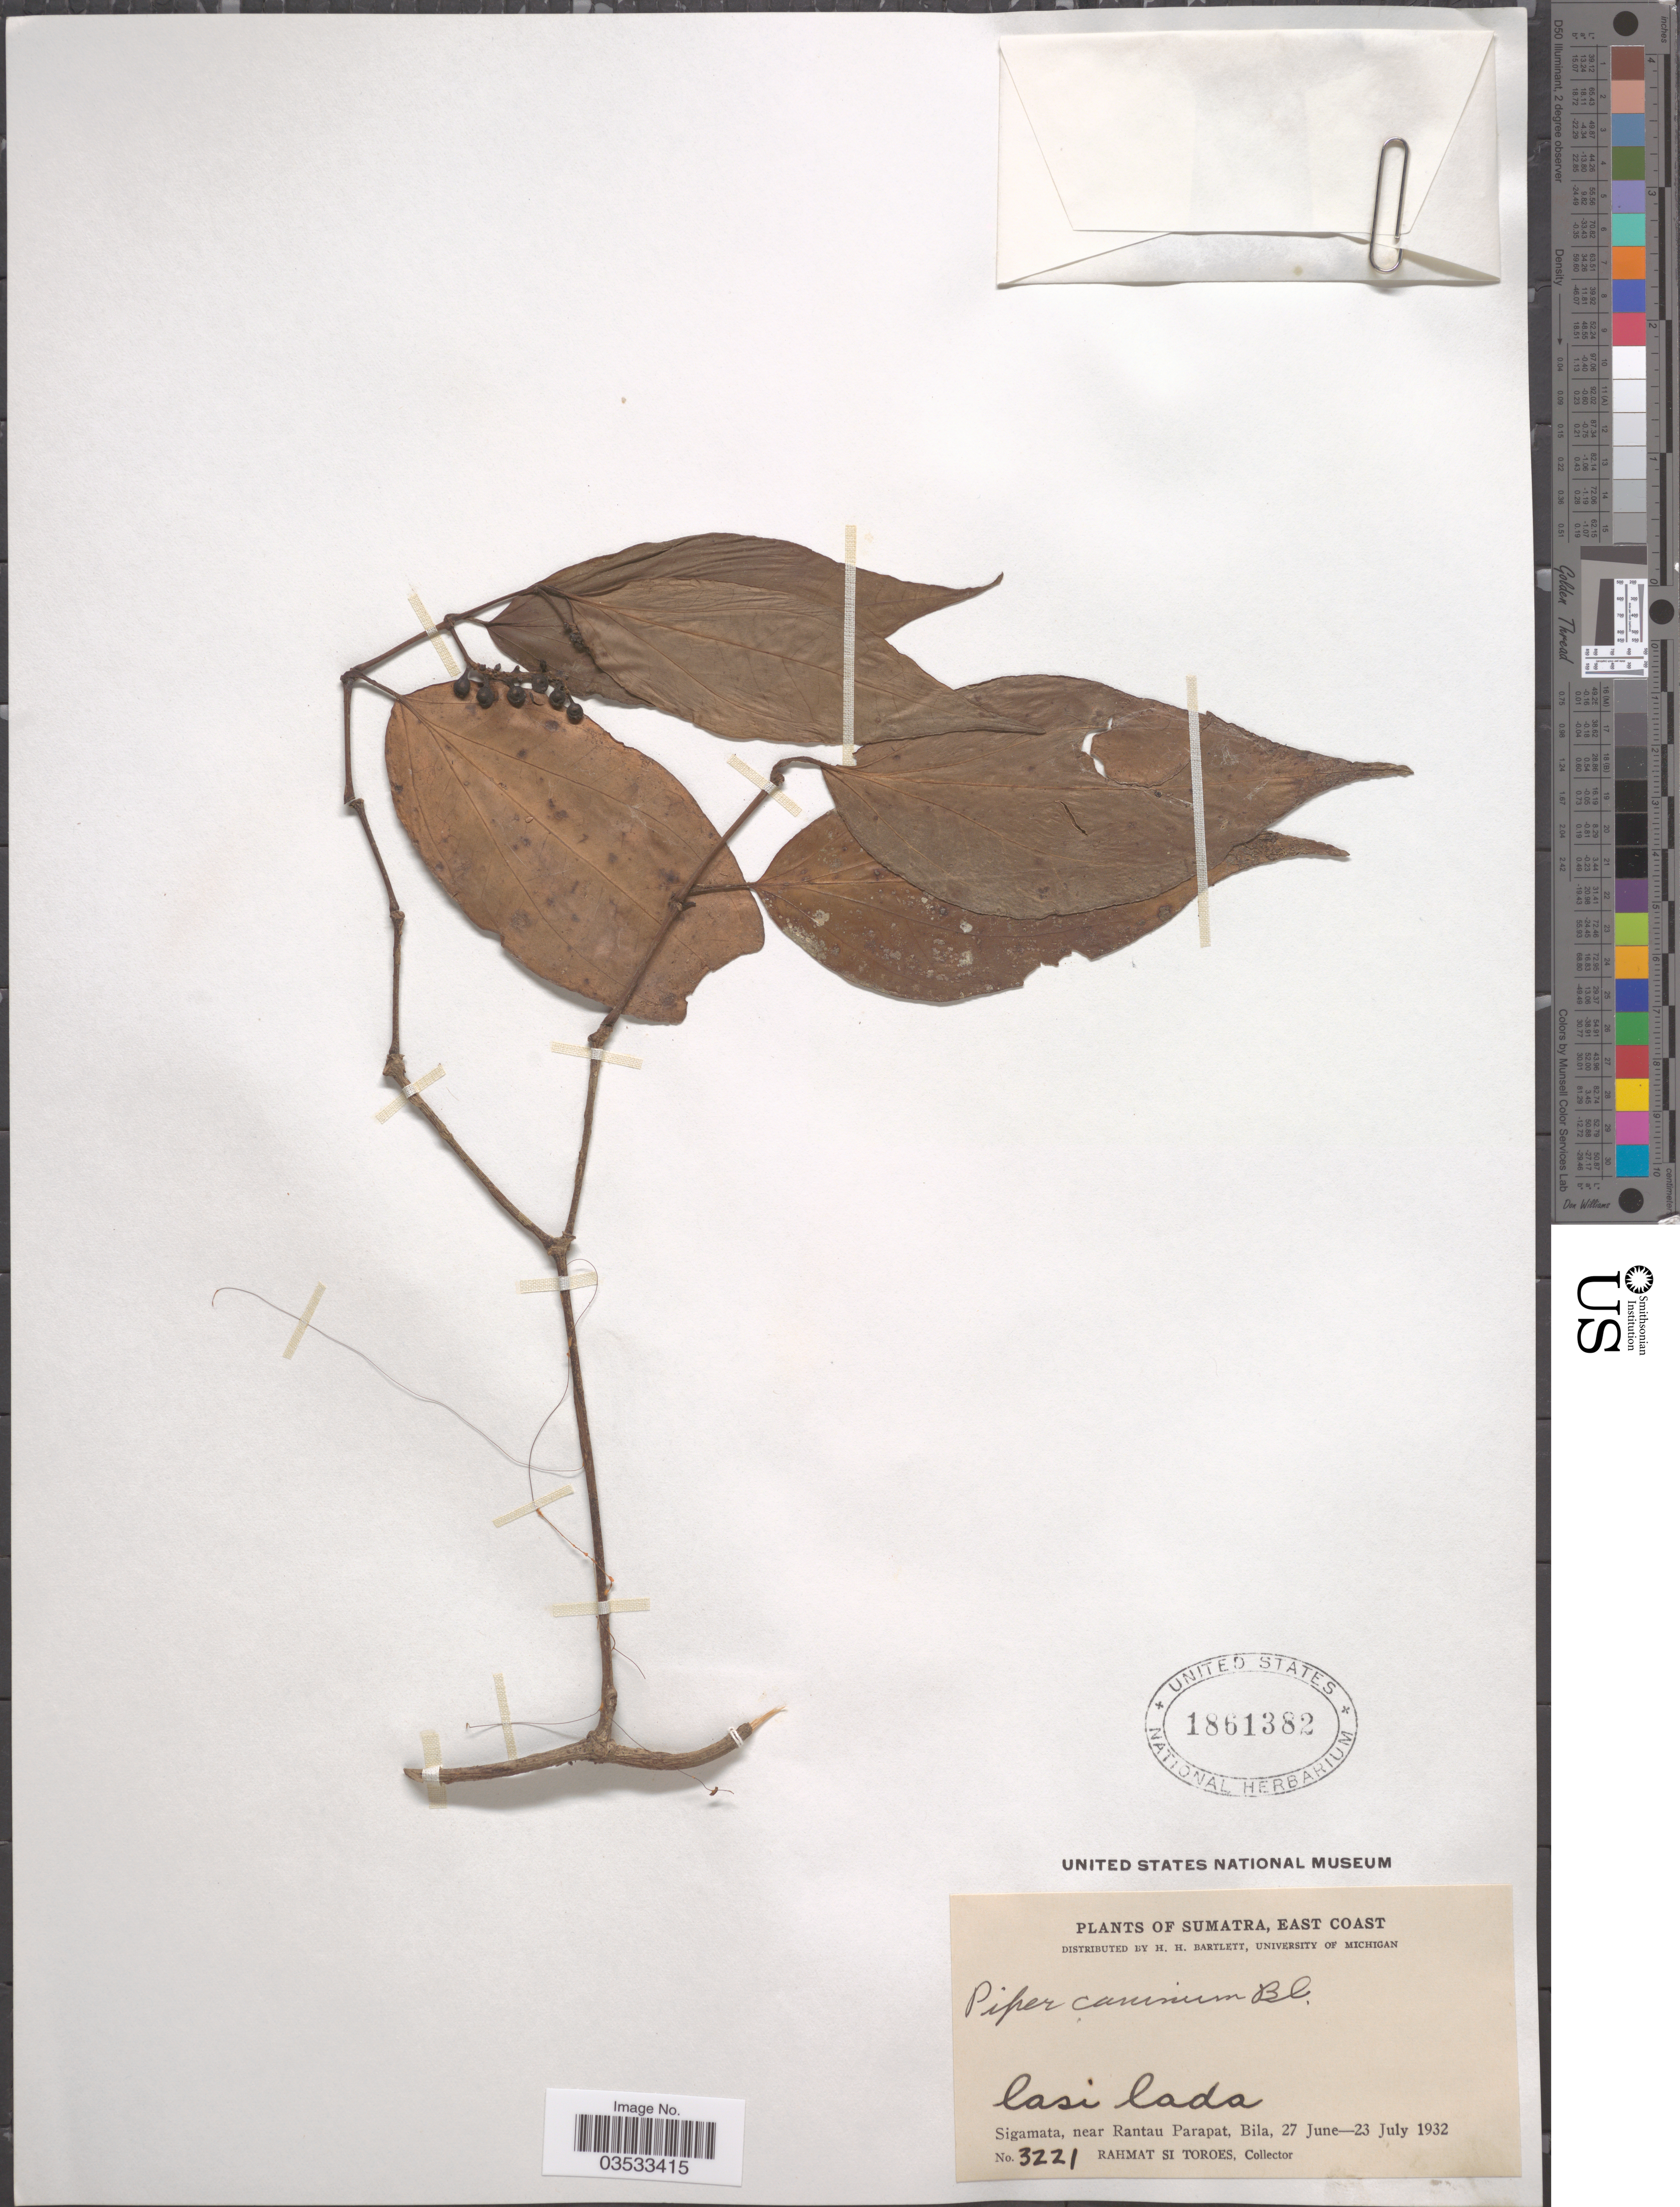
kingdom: Plantae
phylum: Tracheophyta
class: Magnoliopsida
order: Piperales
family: Piperaceae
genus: Piper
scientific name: Piper caninum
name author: Blume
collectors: Rahmat Si Boeea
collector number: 3221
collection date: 1932-06-27/1932-07-23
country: Indonesia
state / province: Sumatra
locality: East Coast. Sigamata, near rantau Parapat, Bila.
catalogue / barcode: US 1861382